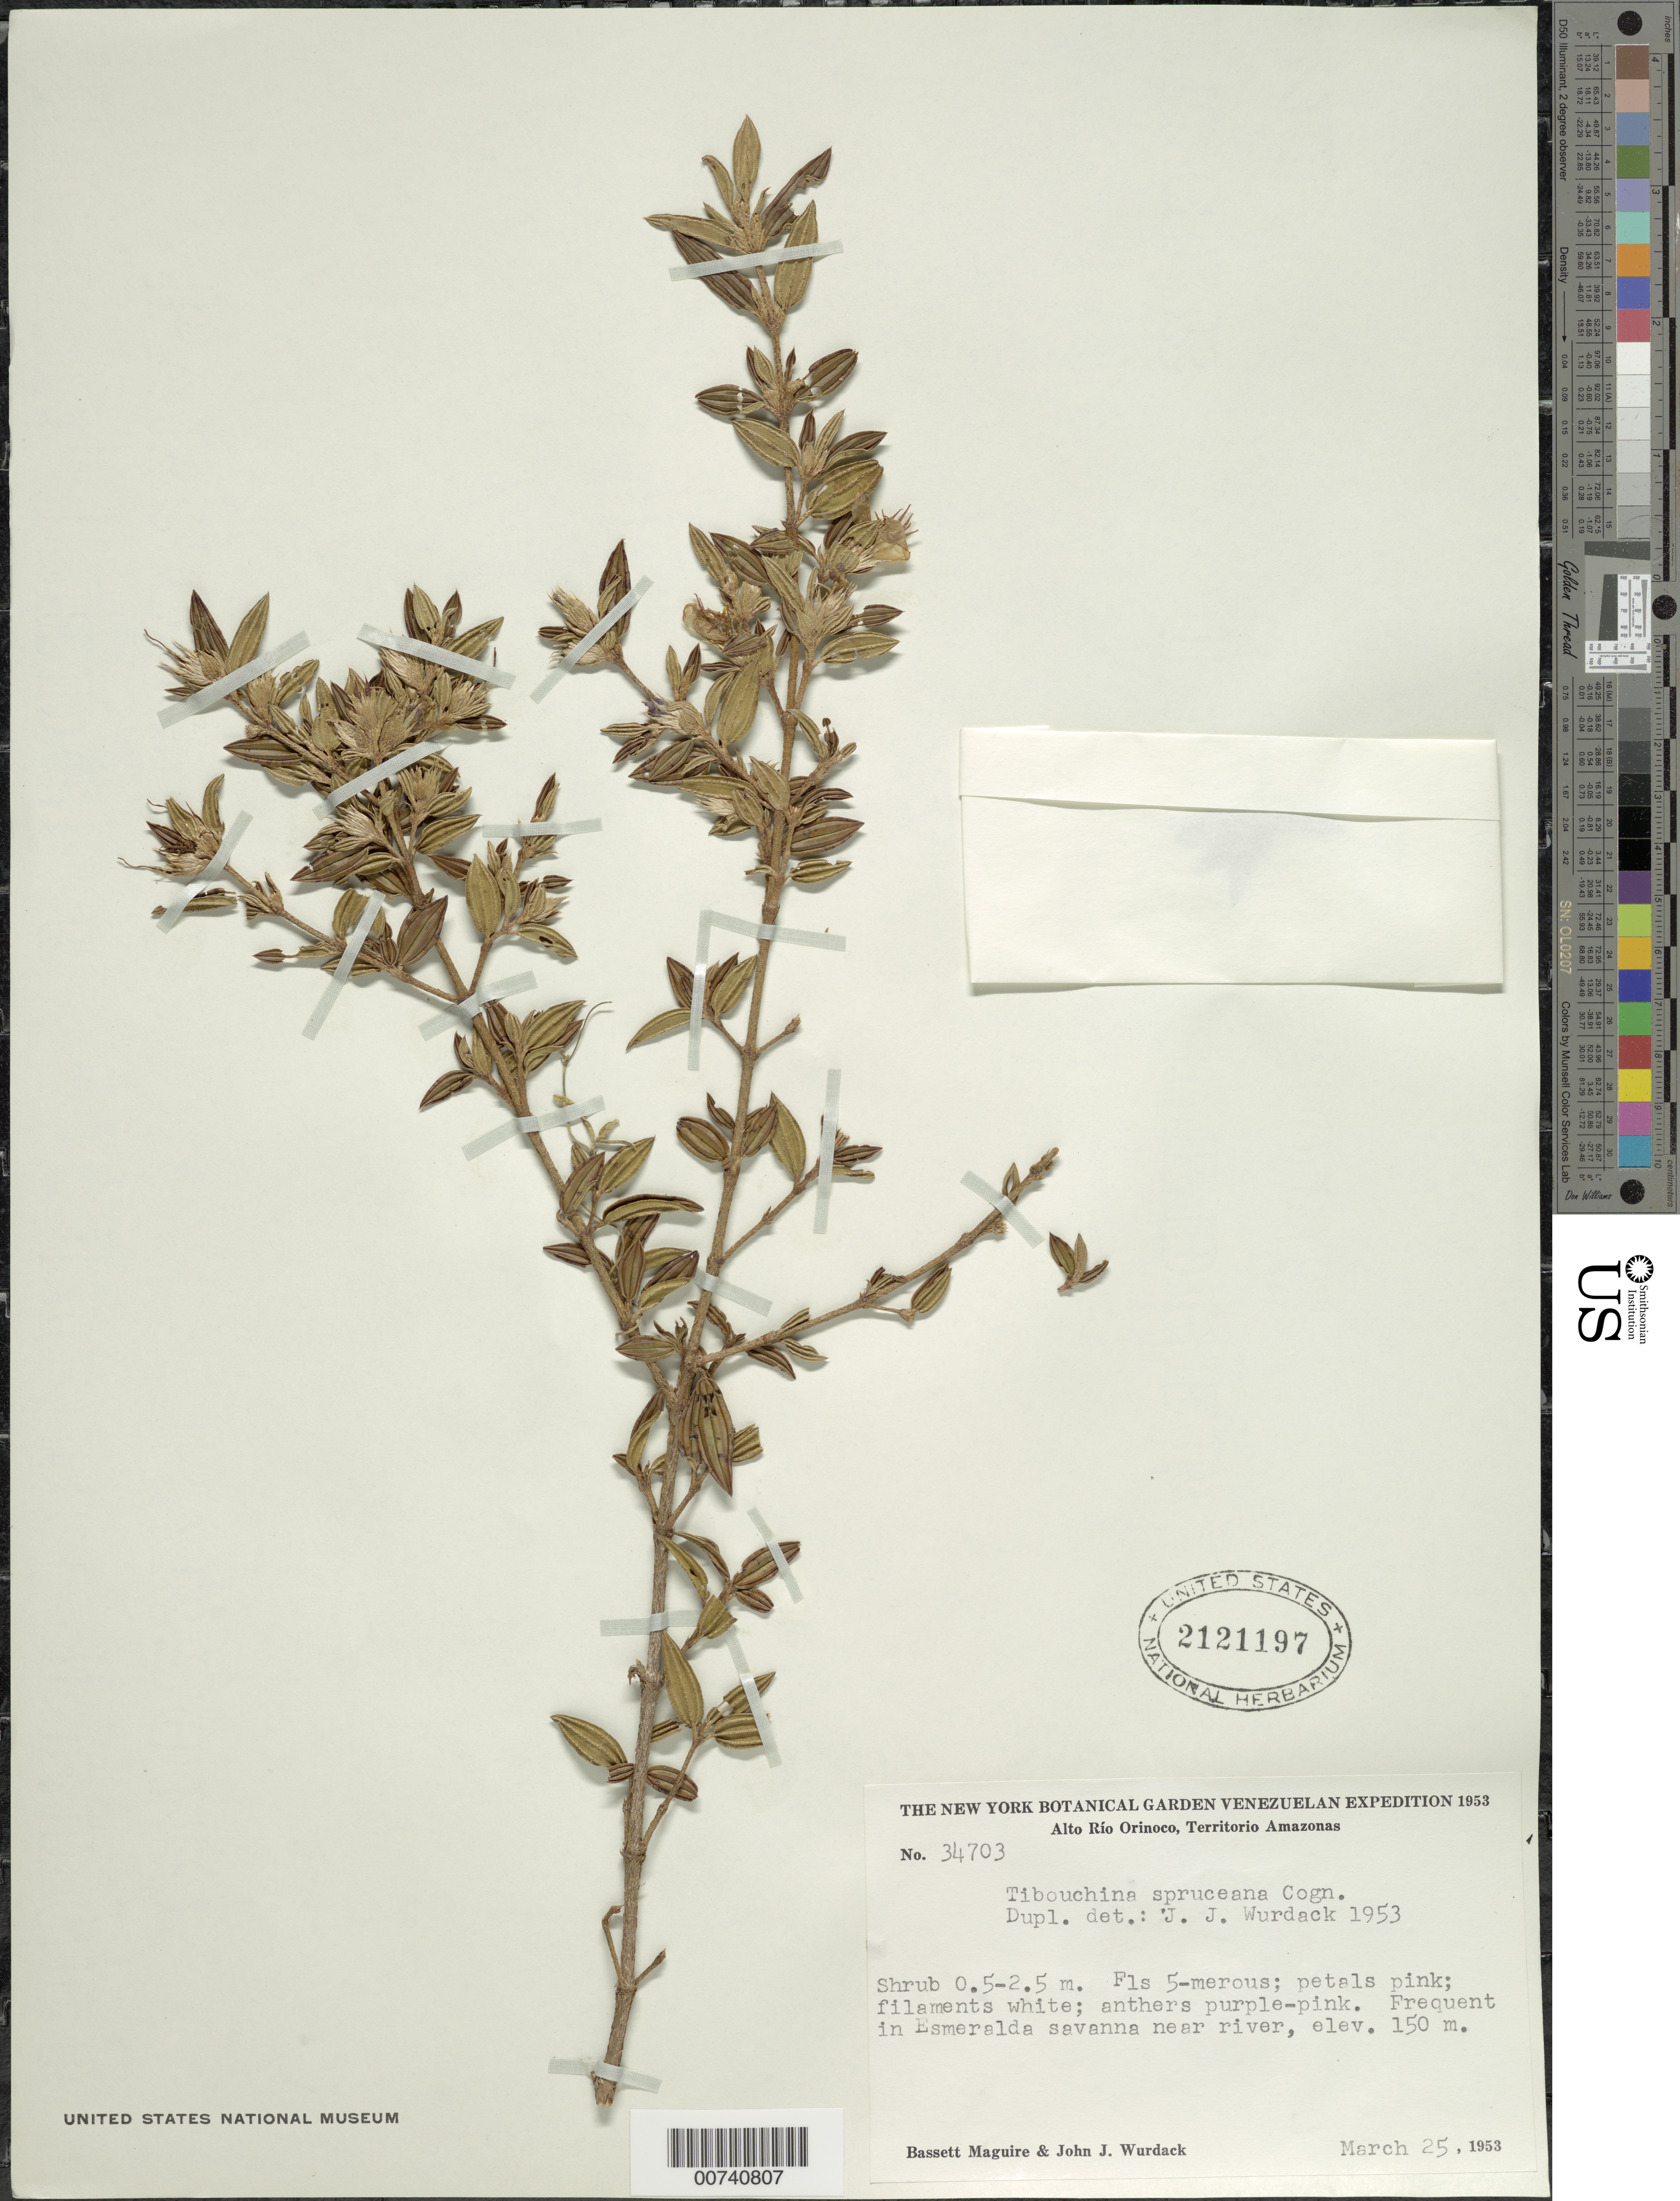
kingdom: Plantae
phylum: Tracheophyta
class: Magnoliopsida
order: Myrtales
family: Melastomataceae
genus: Tibouchina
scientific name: Tibouchina spruceana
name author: Cogn.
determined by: Wurdack, John J., (US), US (UNITED STATES)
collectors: B. Maguire & J. J. Wurdack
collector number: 34703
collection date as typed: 25-Mar-53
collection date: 1953-03-25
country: Venezuela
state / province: Amazonas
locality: Alto Río Orinoco, La Esmeralda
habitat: Savanna near river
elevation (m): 150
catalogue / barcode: US 2121197